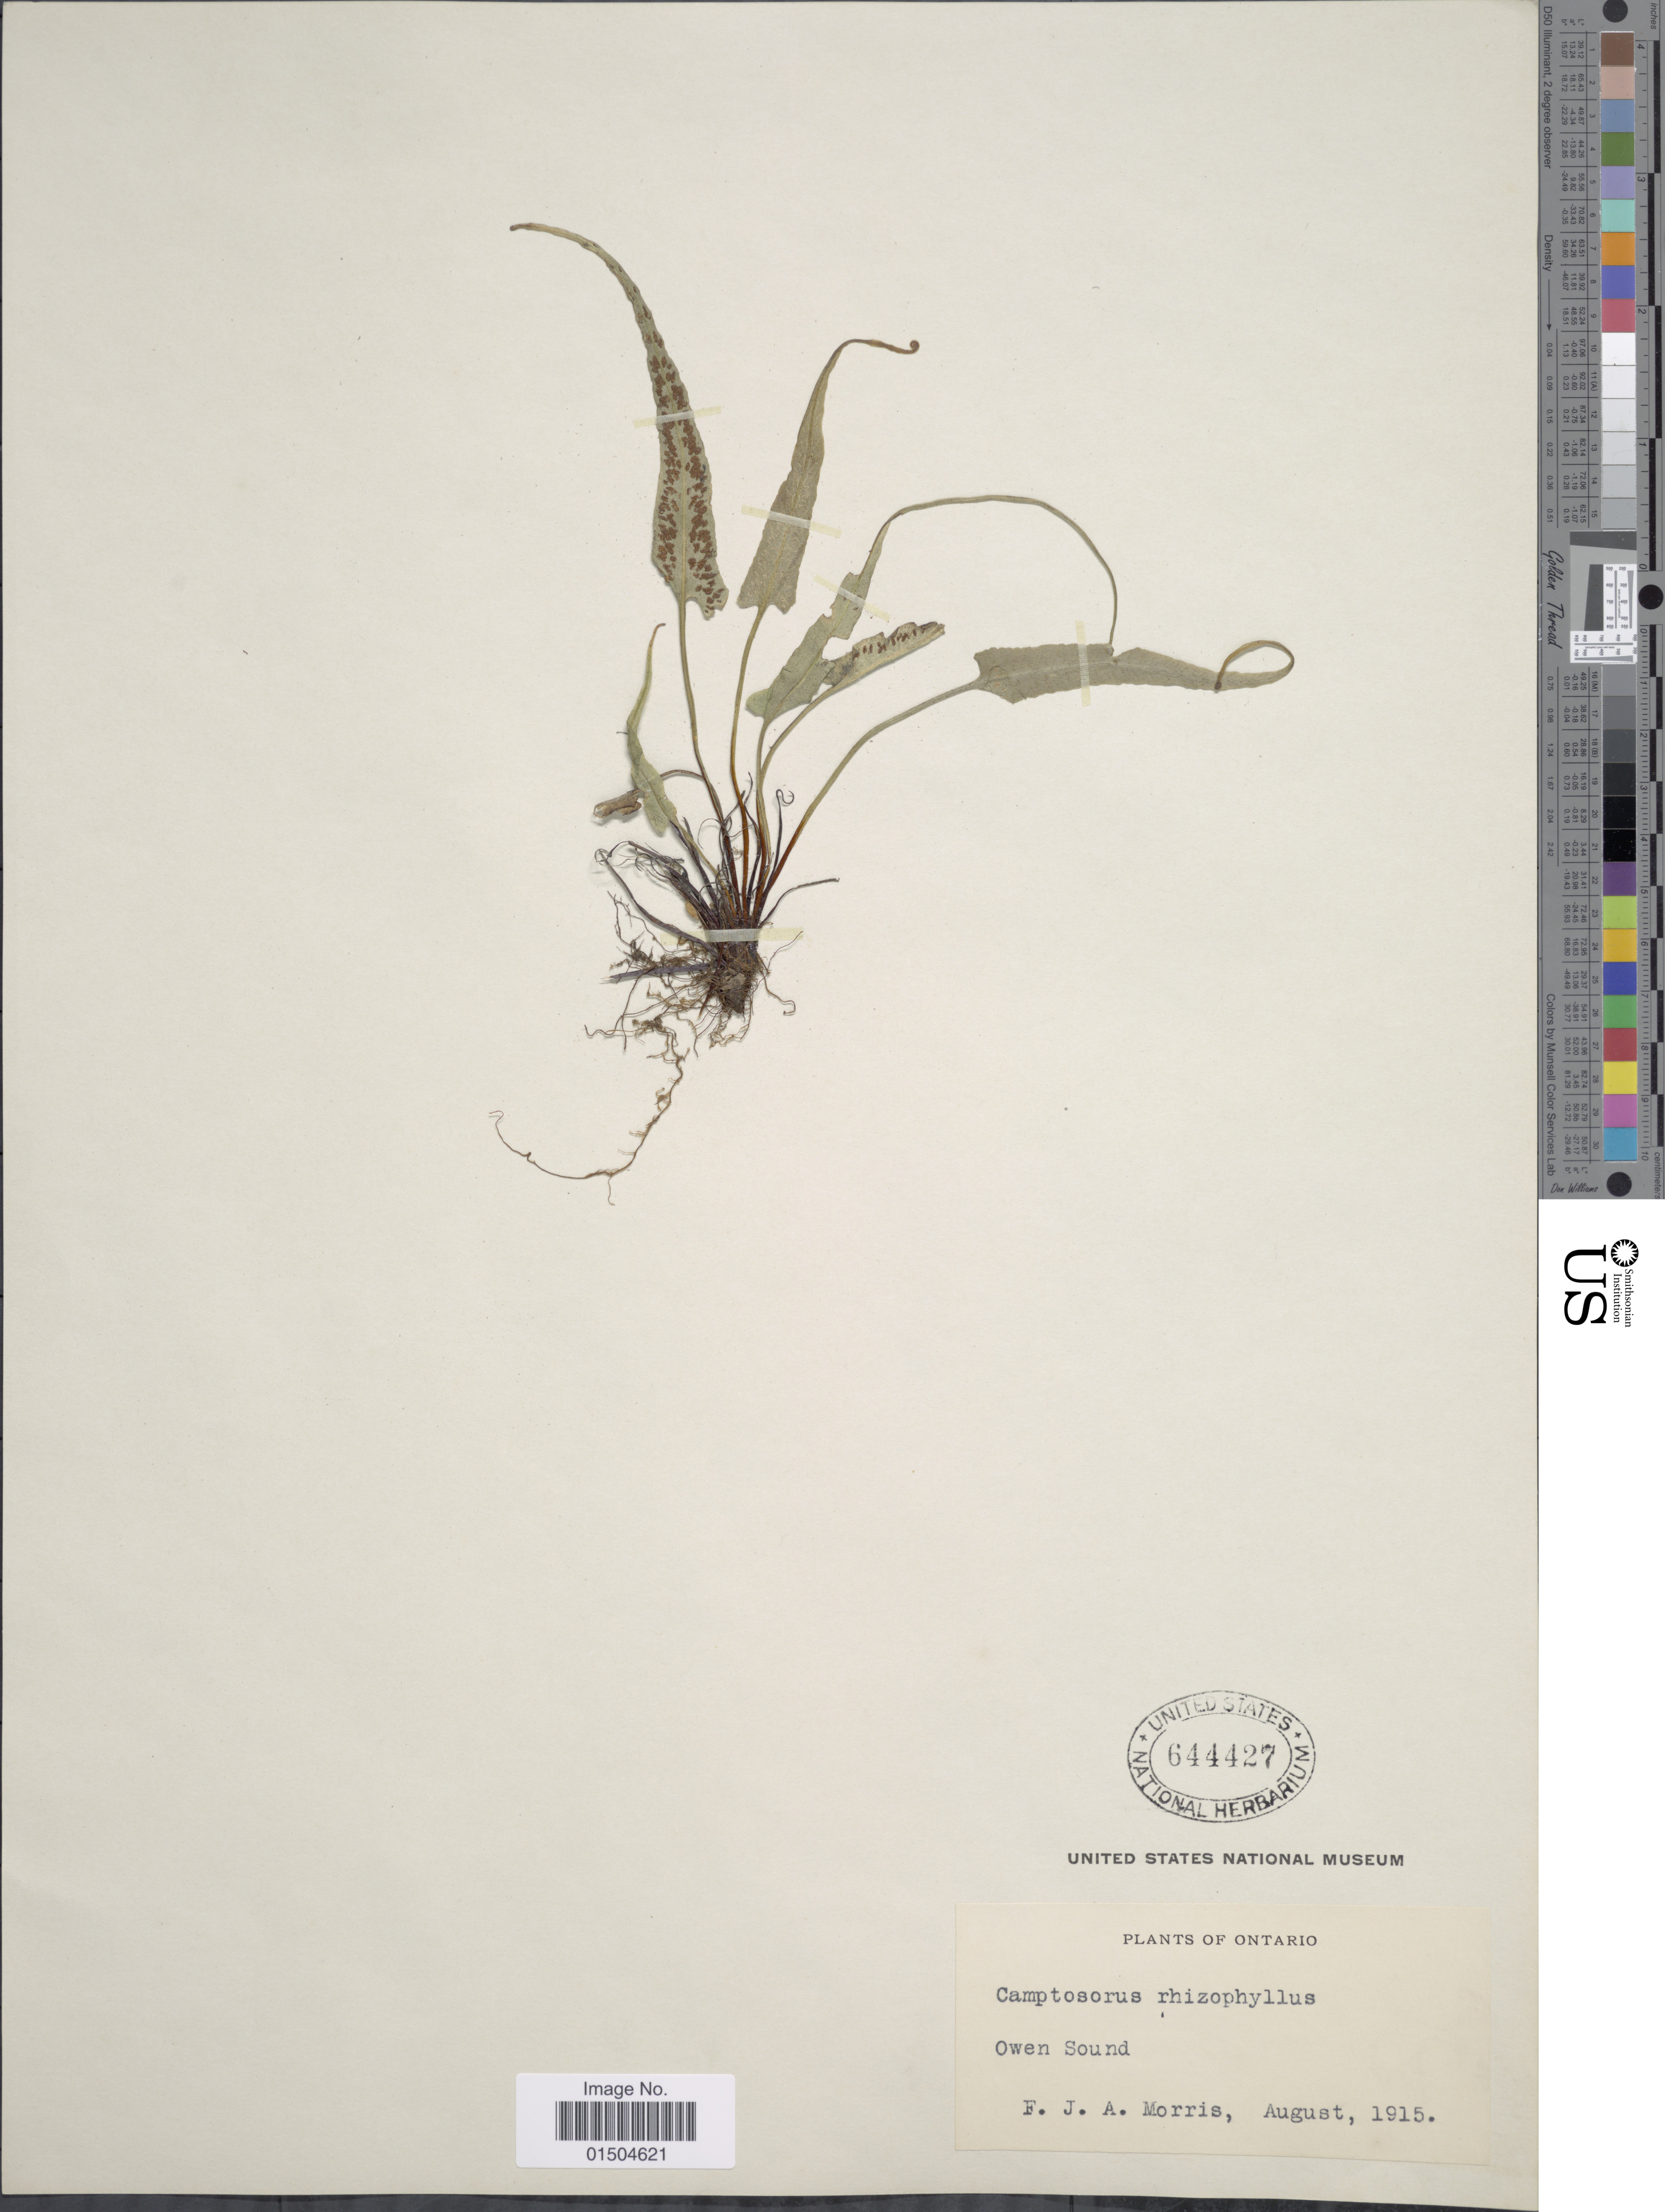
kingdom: Plantae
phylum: Tracheophyta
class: Polypodiopsida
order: Polypodiales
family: Aspleniaceae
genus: Asplenium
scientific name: Asplenium rhizophyllum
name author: L.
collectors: F. Morris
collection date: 1915-08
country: Canada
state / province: Ontario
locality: Owen Sound.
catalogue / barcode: US 644427